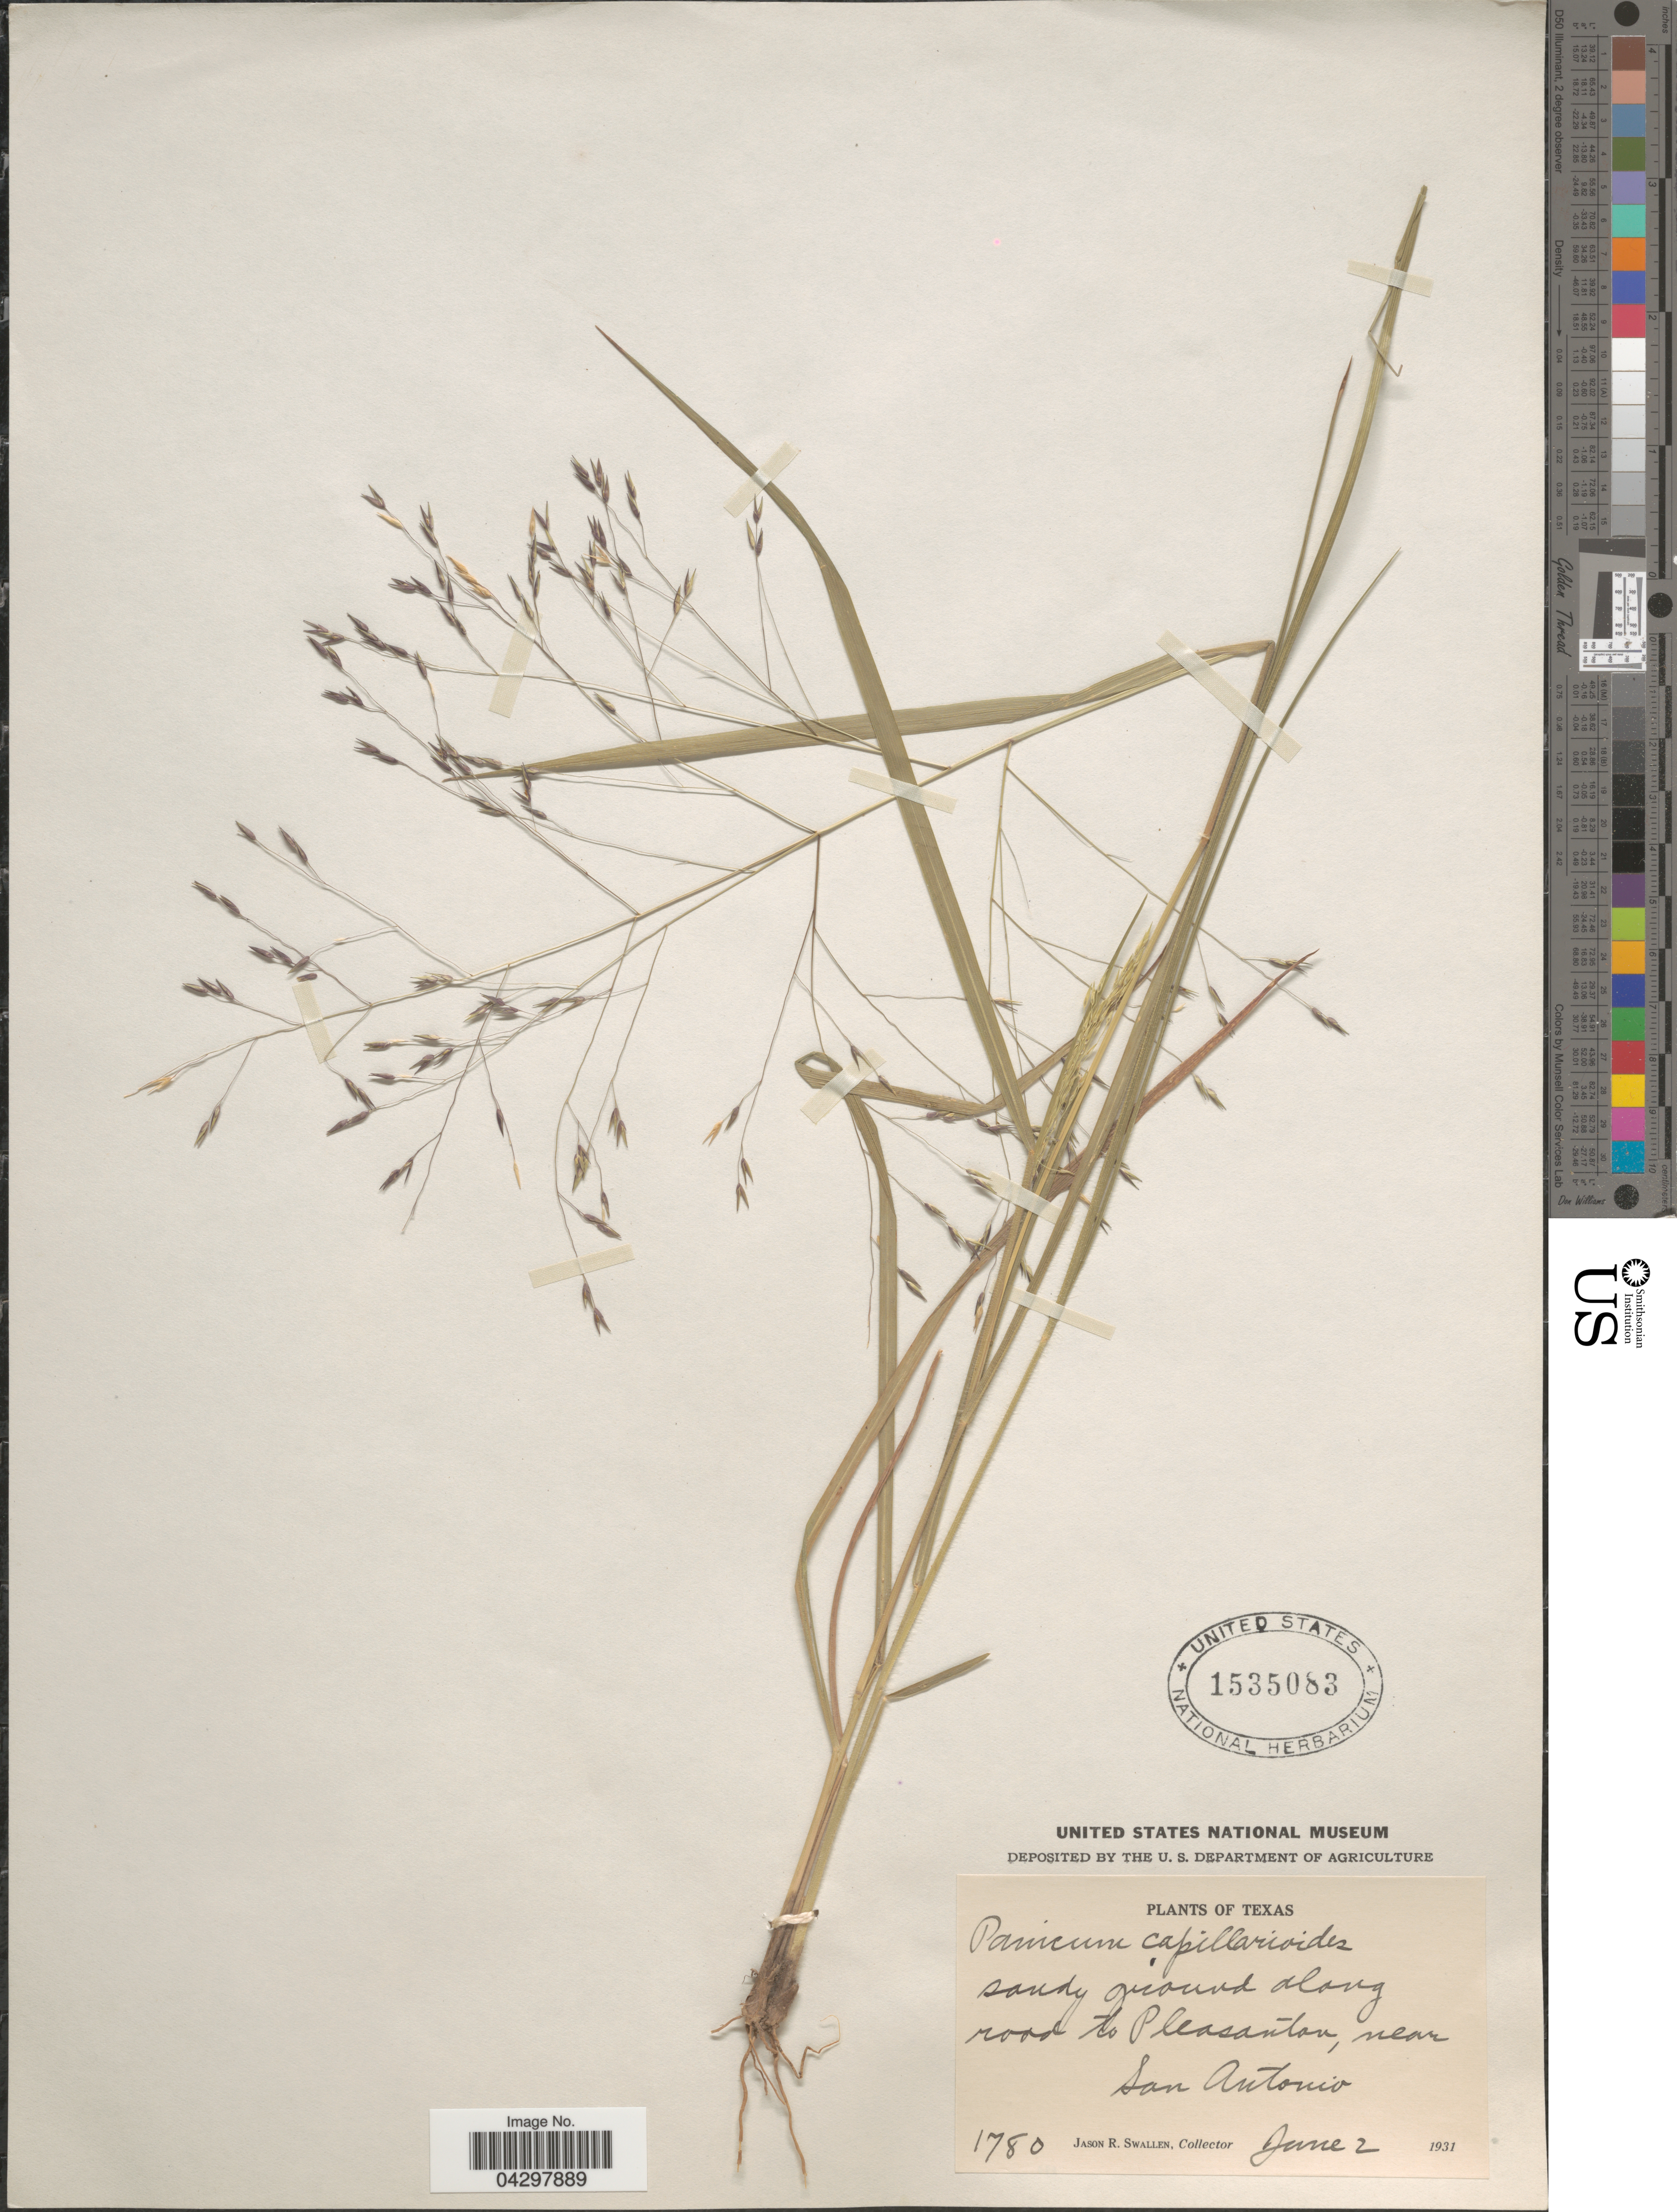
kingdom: Plantae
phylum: Tracheophyta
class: Liliopsida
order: Poales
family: Poaceae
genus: Panicum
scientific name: Panicum capillarioides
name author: Vasey in J.M. Coult.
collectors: J. R. Swallen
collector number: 1780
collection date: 1931-06-02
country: United States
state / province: Texas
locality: Sandy ground along road to Pleasanton, near San Antonio.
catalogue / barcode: US 1535083